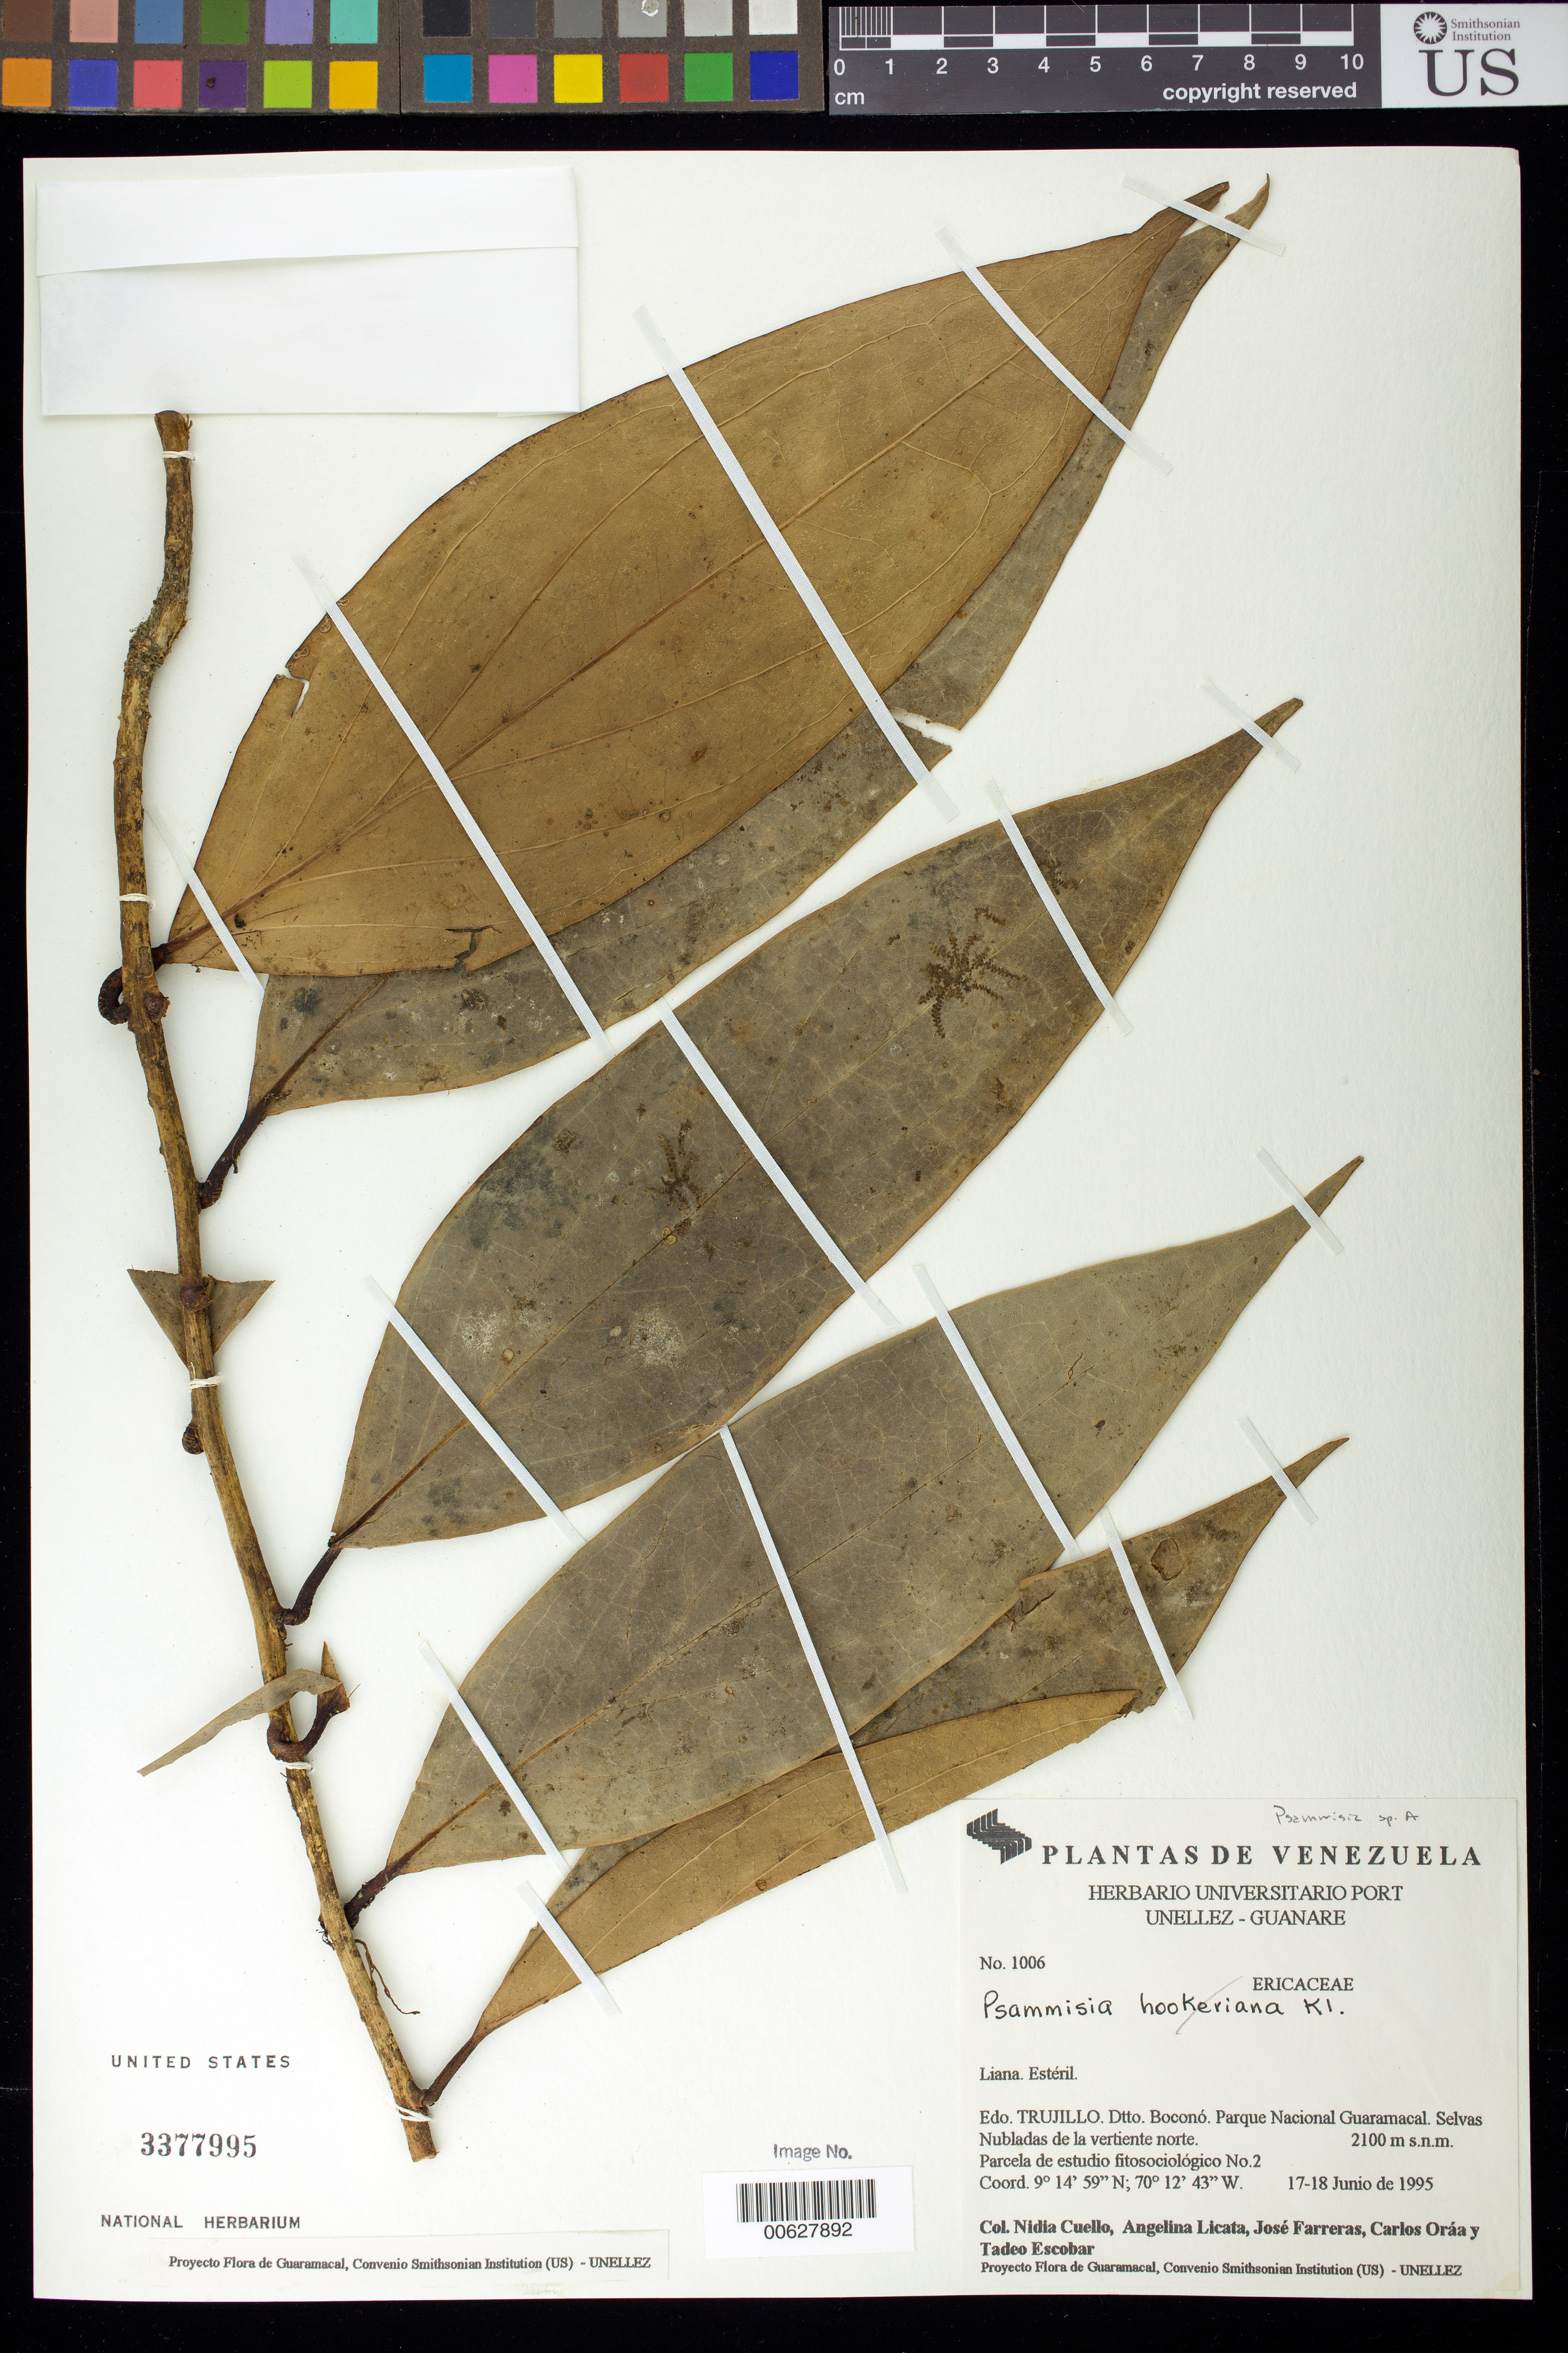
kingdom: Plantae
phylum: Tracheophyta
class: Magnoliopsida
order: Ericales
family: Ericaceae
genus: Psammisia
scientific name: Psammisia hookeriana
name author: Klotzsch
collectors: N. L. Cuello, A. Licata, J. Farreras, C. Oráa & T. Escobar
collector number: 1006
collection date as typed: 17 Jun 1995 to 18 Jun 1995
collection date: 1995-06-17/1995-06-18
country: Venezuela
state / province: Trujillo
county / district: Boconó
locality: Parque Nacional Guaramacal, vertiente N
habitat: Selvas nubladas de la vertiente norte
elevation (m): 2100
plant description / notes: MO, PORT, US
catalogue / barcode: US 3377995